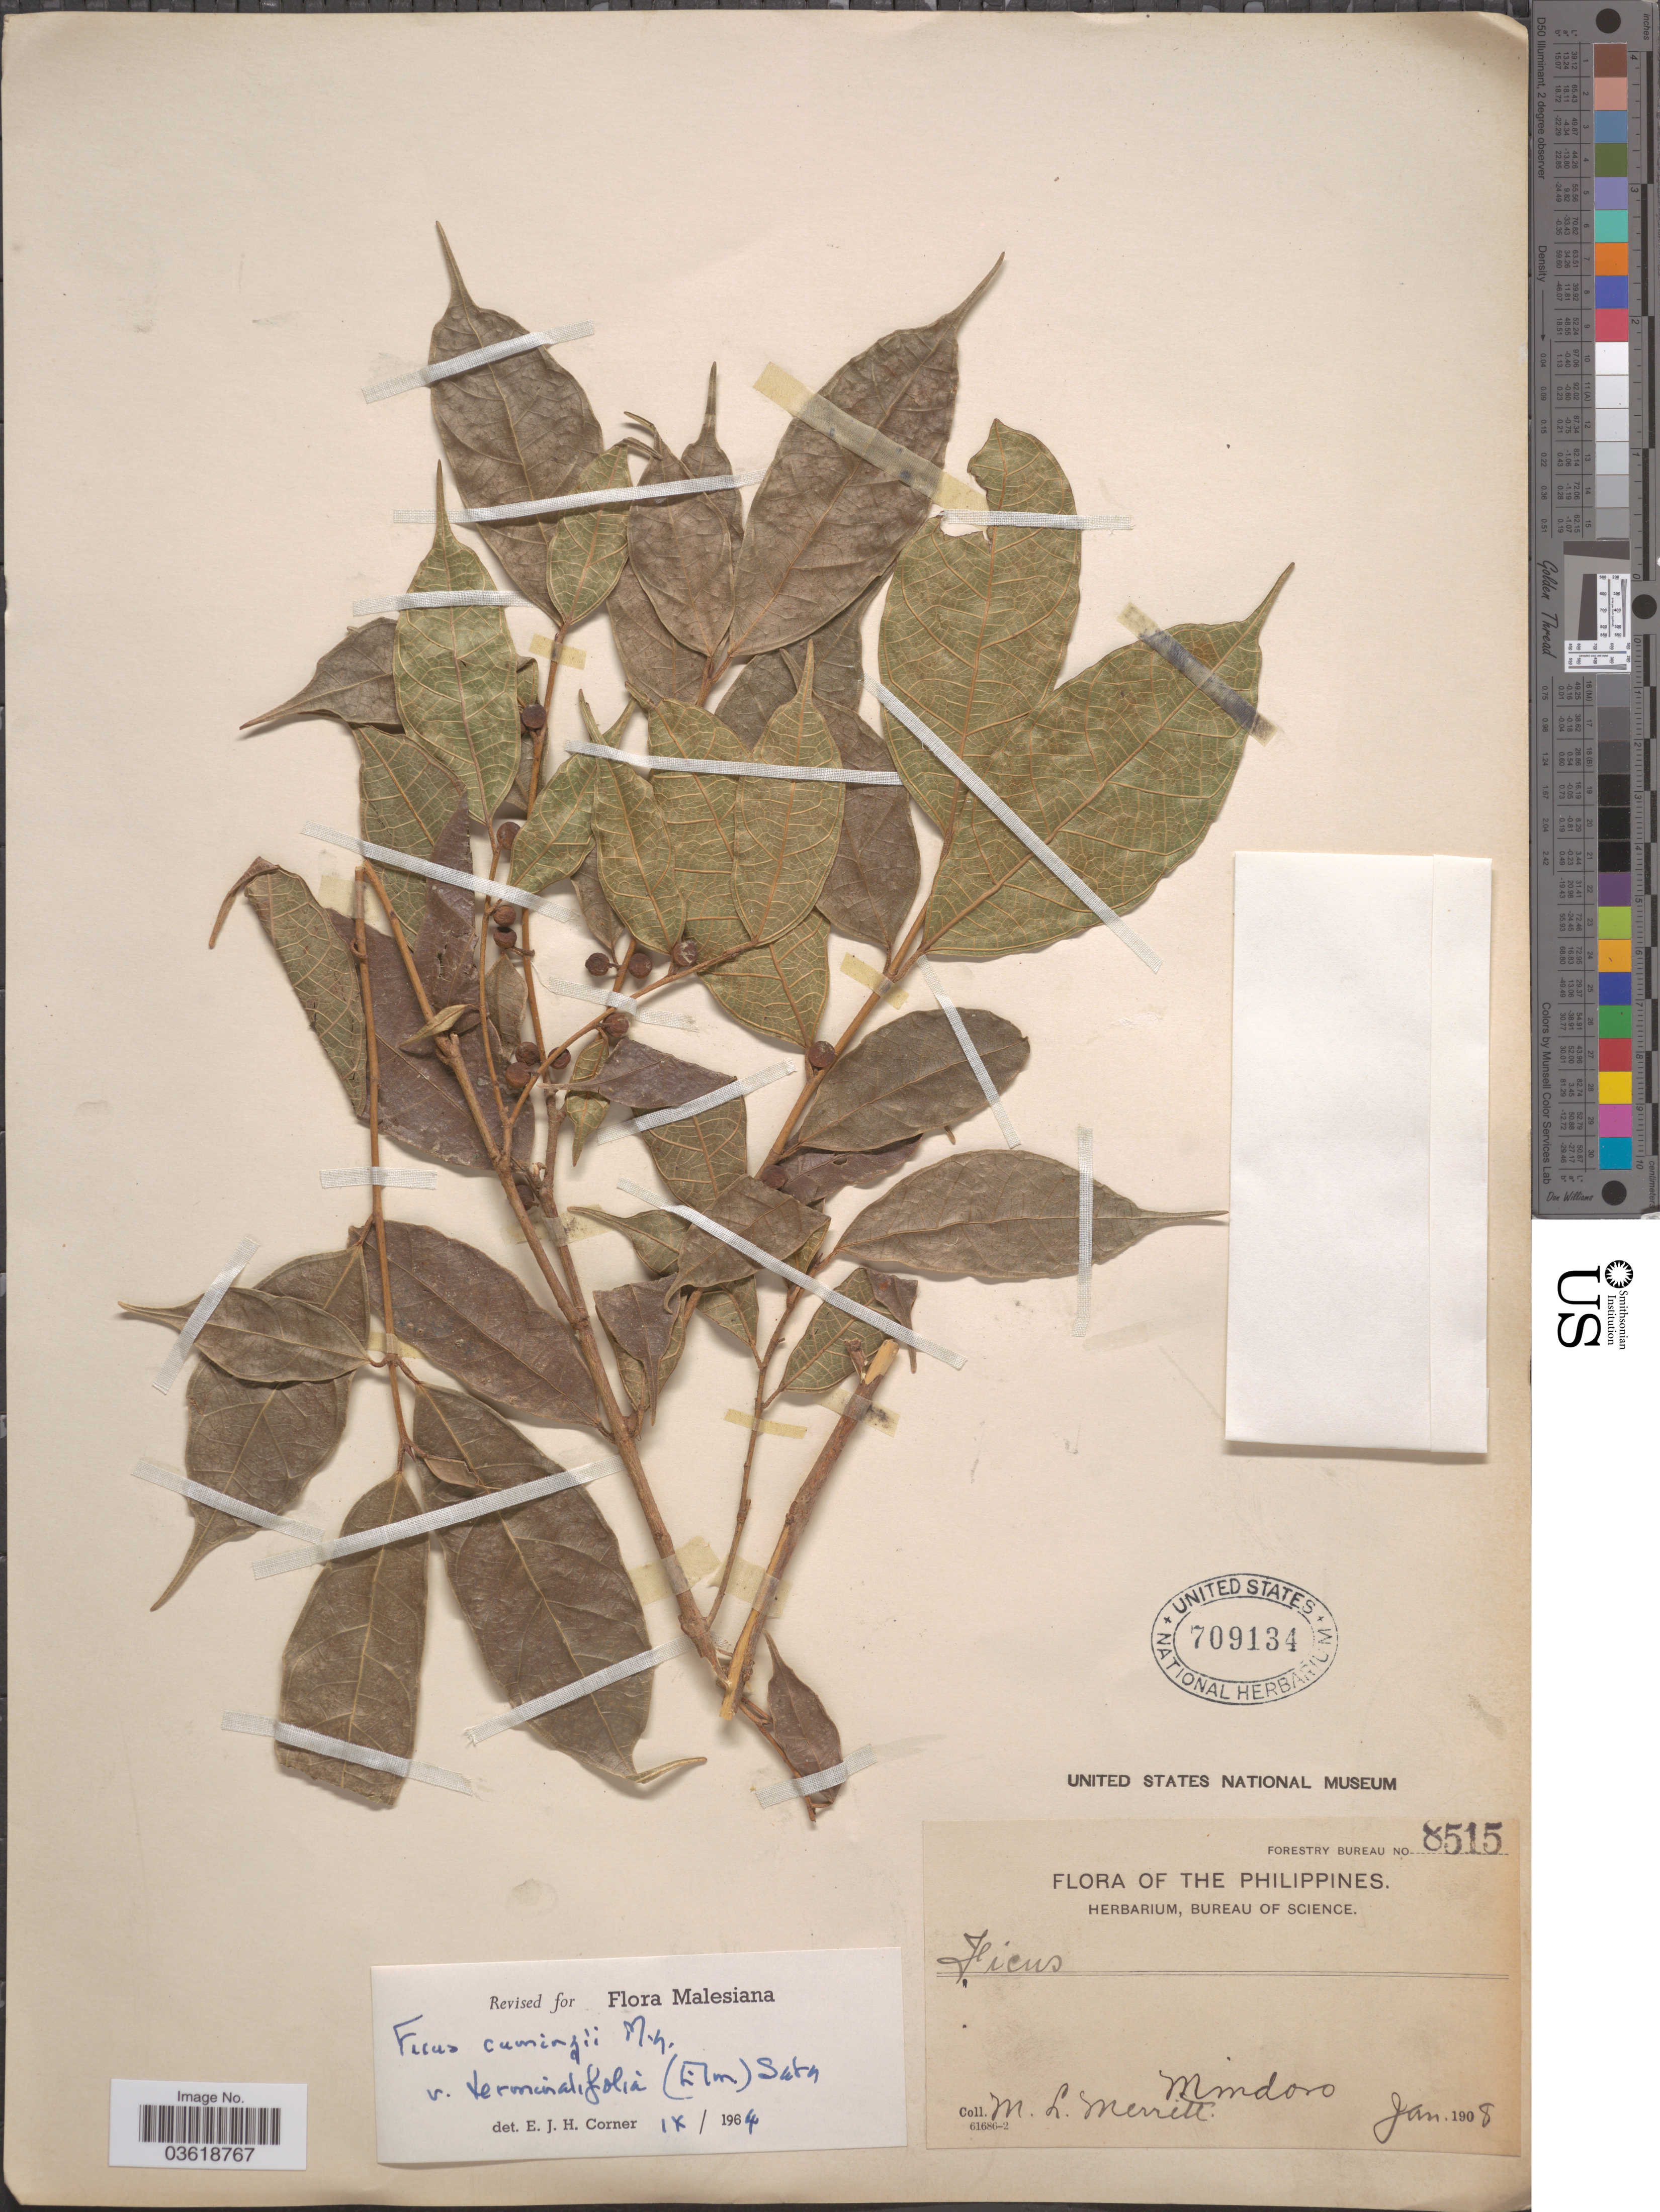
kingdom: Plantae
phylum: Tracheophyta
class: Magnoliopsida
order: Rosales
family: Moraceae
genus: Ficus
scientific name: Ficus cumingii var. terminalifolia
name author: (Elmer) Sata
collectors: M. L. Merritt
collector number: Forestry Bureau 8515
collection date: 1908-01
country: Philippines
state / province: Mimaropa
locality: Mindoro.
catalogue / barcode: US 709134